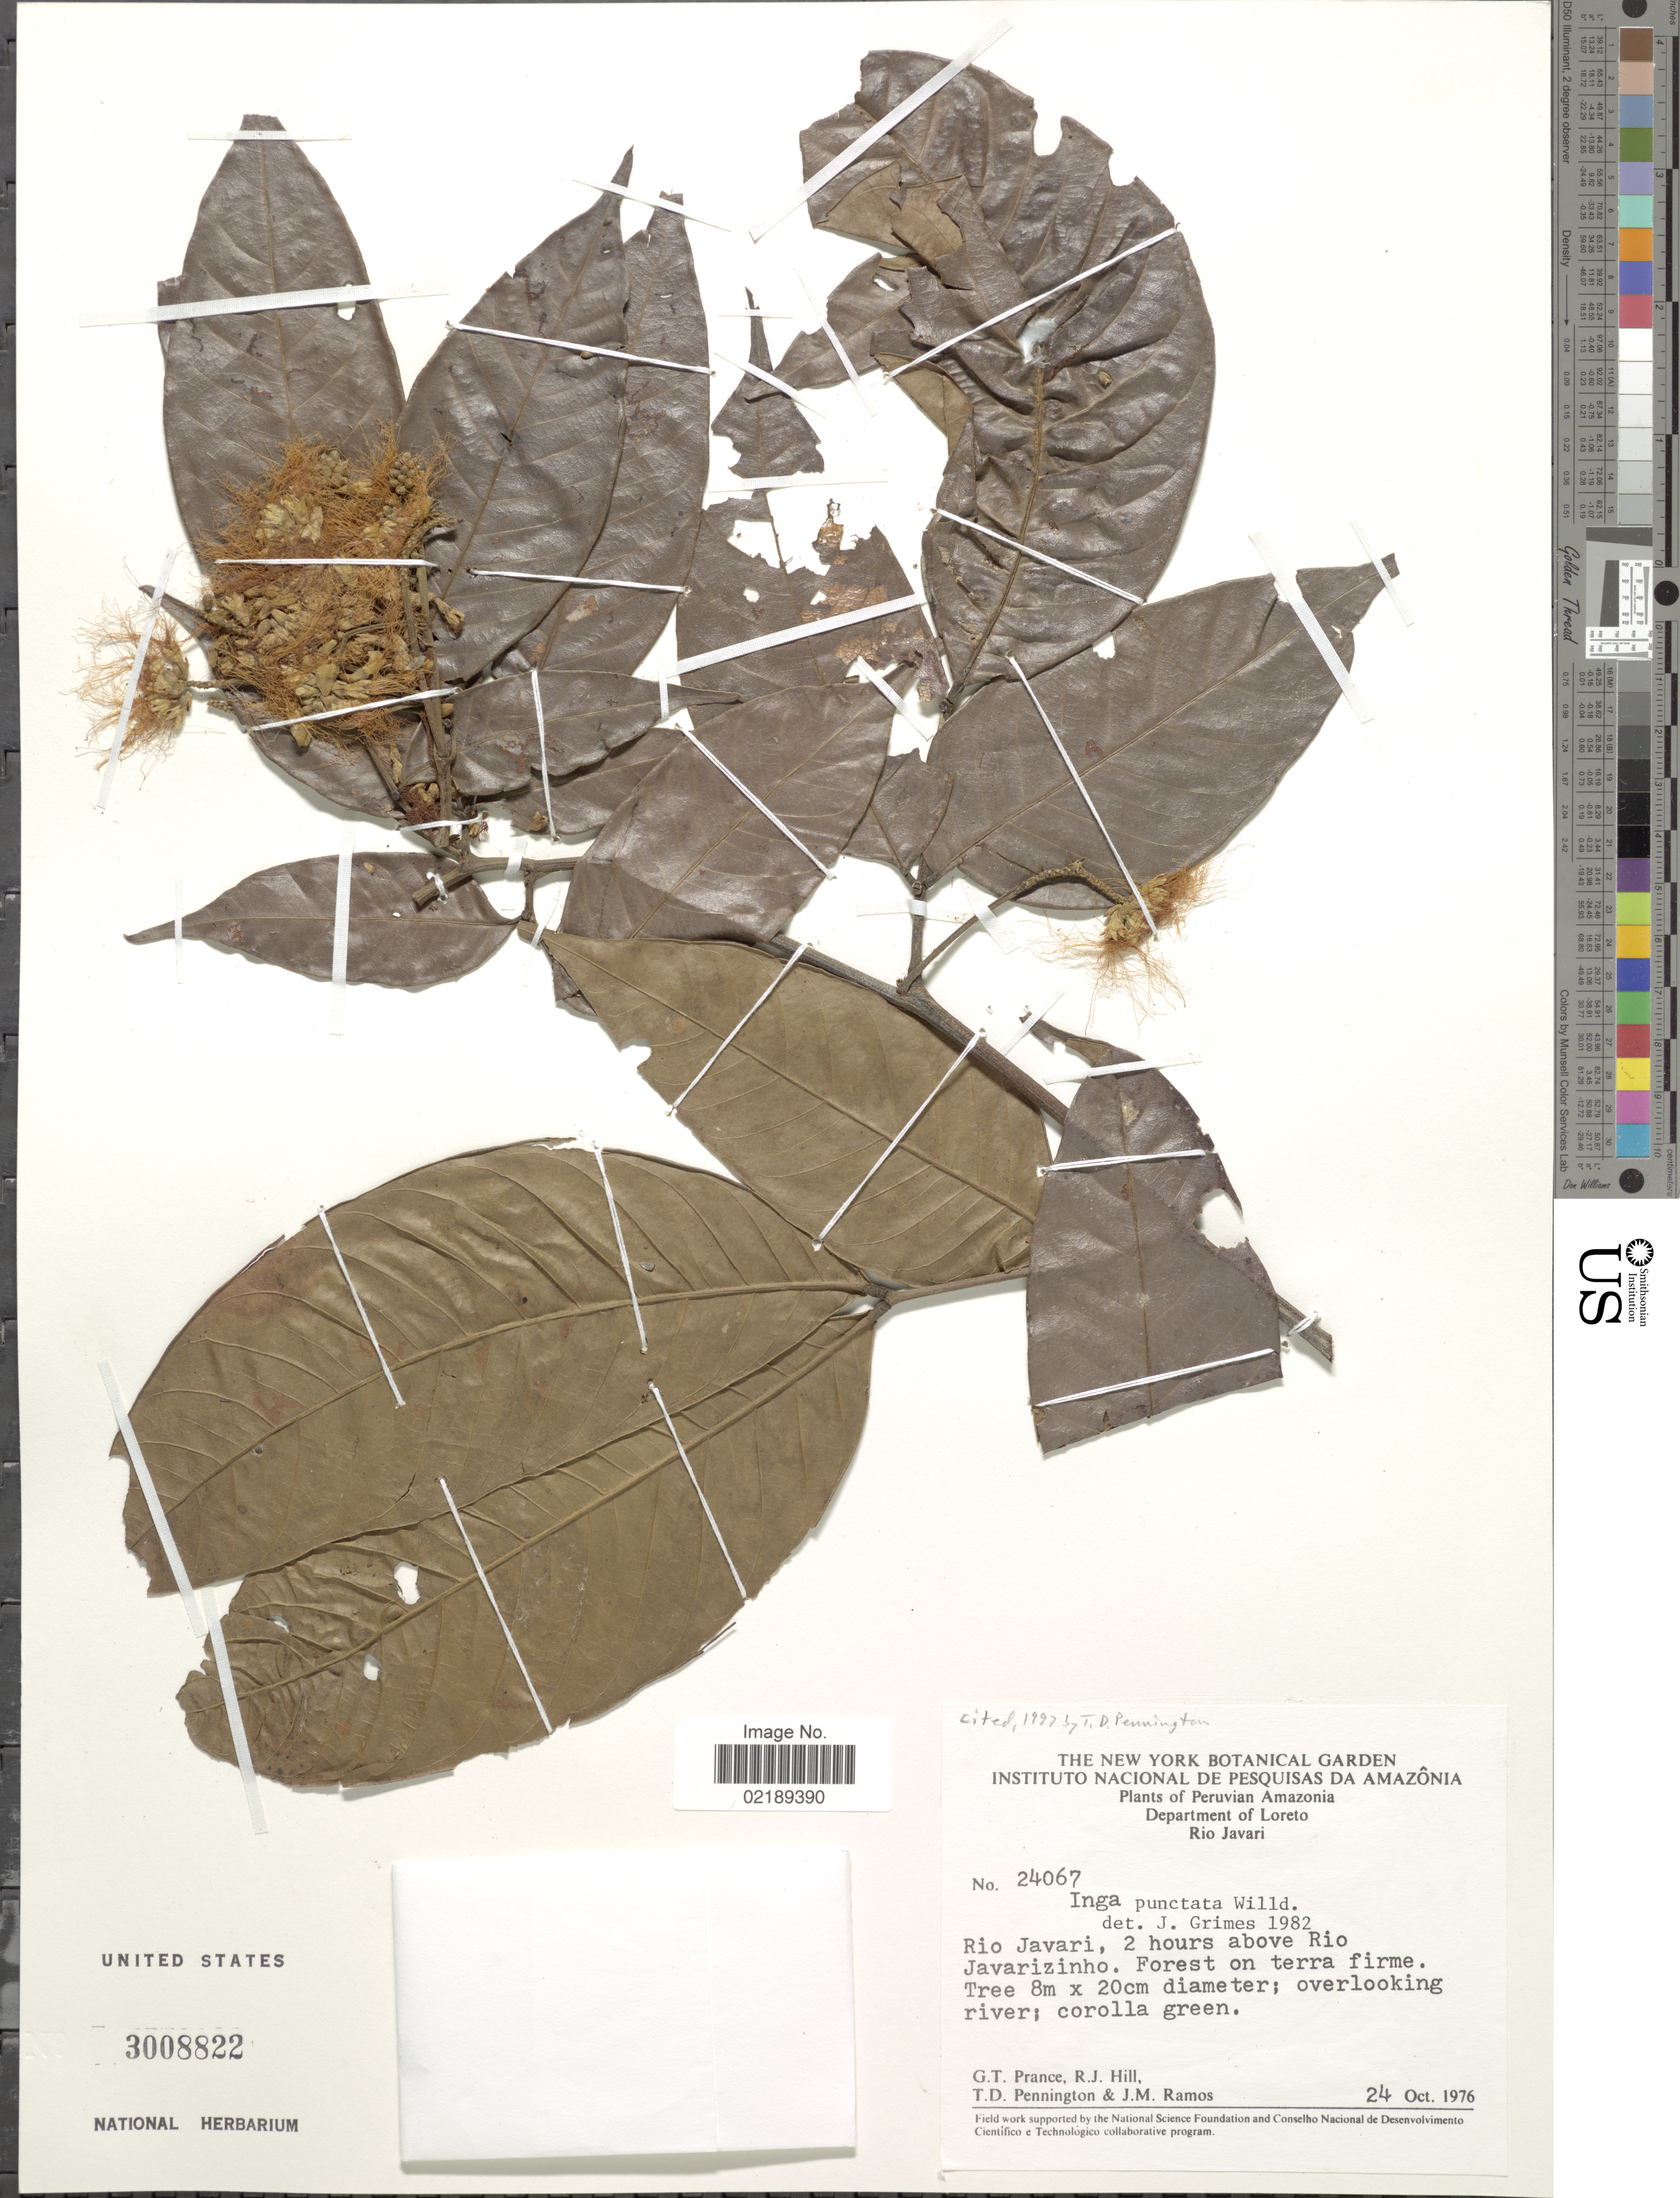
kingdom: Plantae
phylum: Tracheophyta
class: Magnoliopsida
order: Fabales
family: Fabaceae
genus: Inga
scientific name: Inga punctata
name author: Willd.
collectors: G. T. Prance, R. J. Hill, T. D. Pennington & J. M. Ramos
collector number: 24067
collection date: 1976-10-24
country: Peru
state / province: Loreto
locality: Peruvian Amazonia, Rio Javari, 2 hours above Rio Javarizinho.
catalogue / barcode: US 3008822